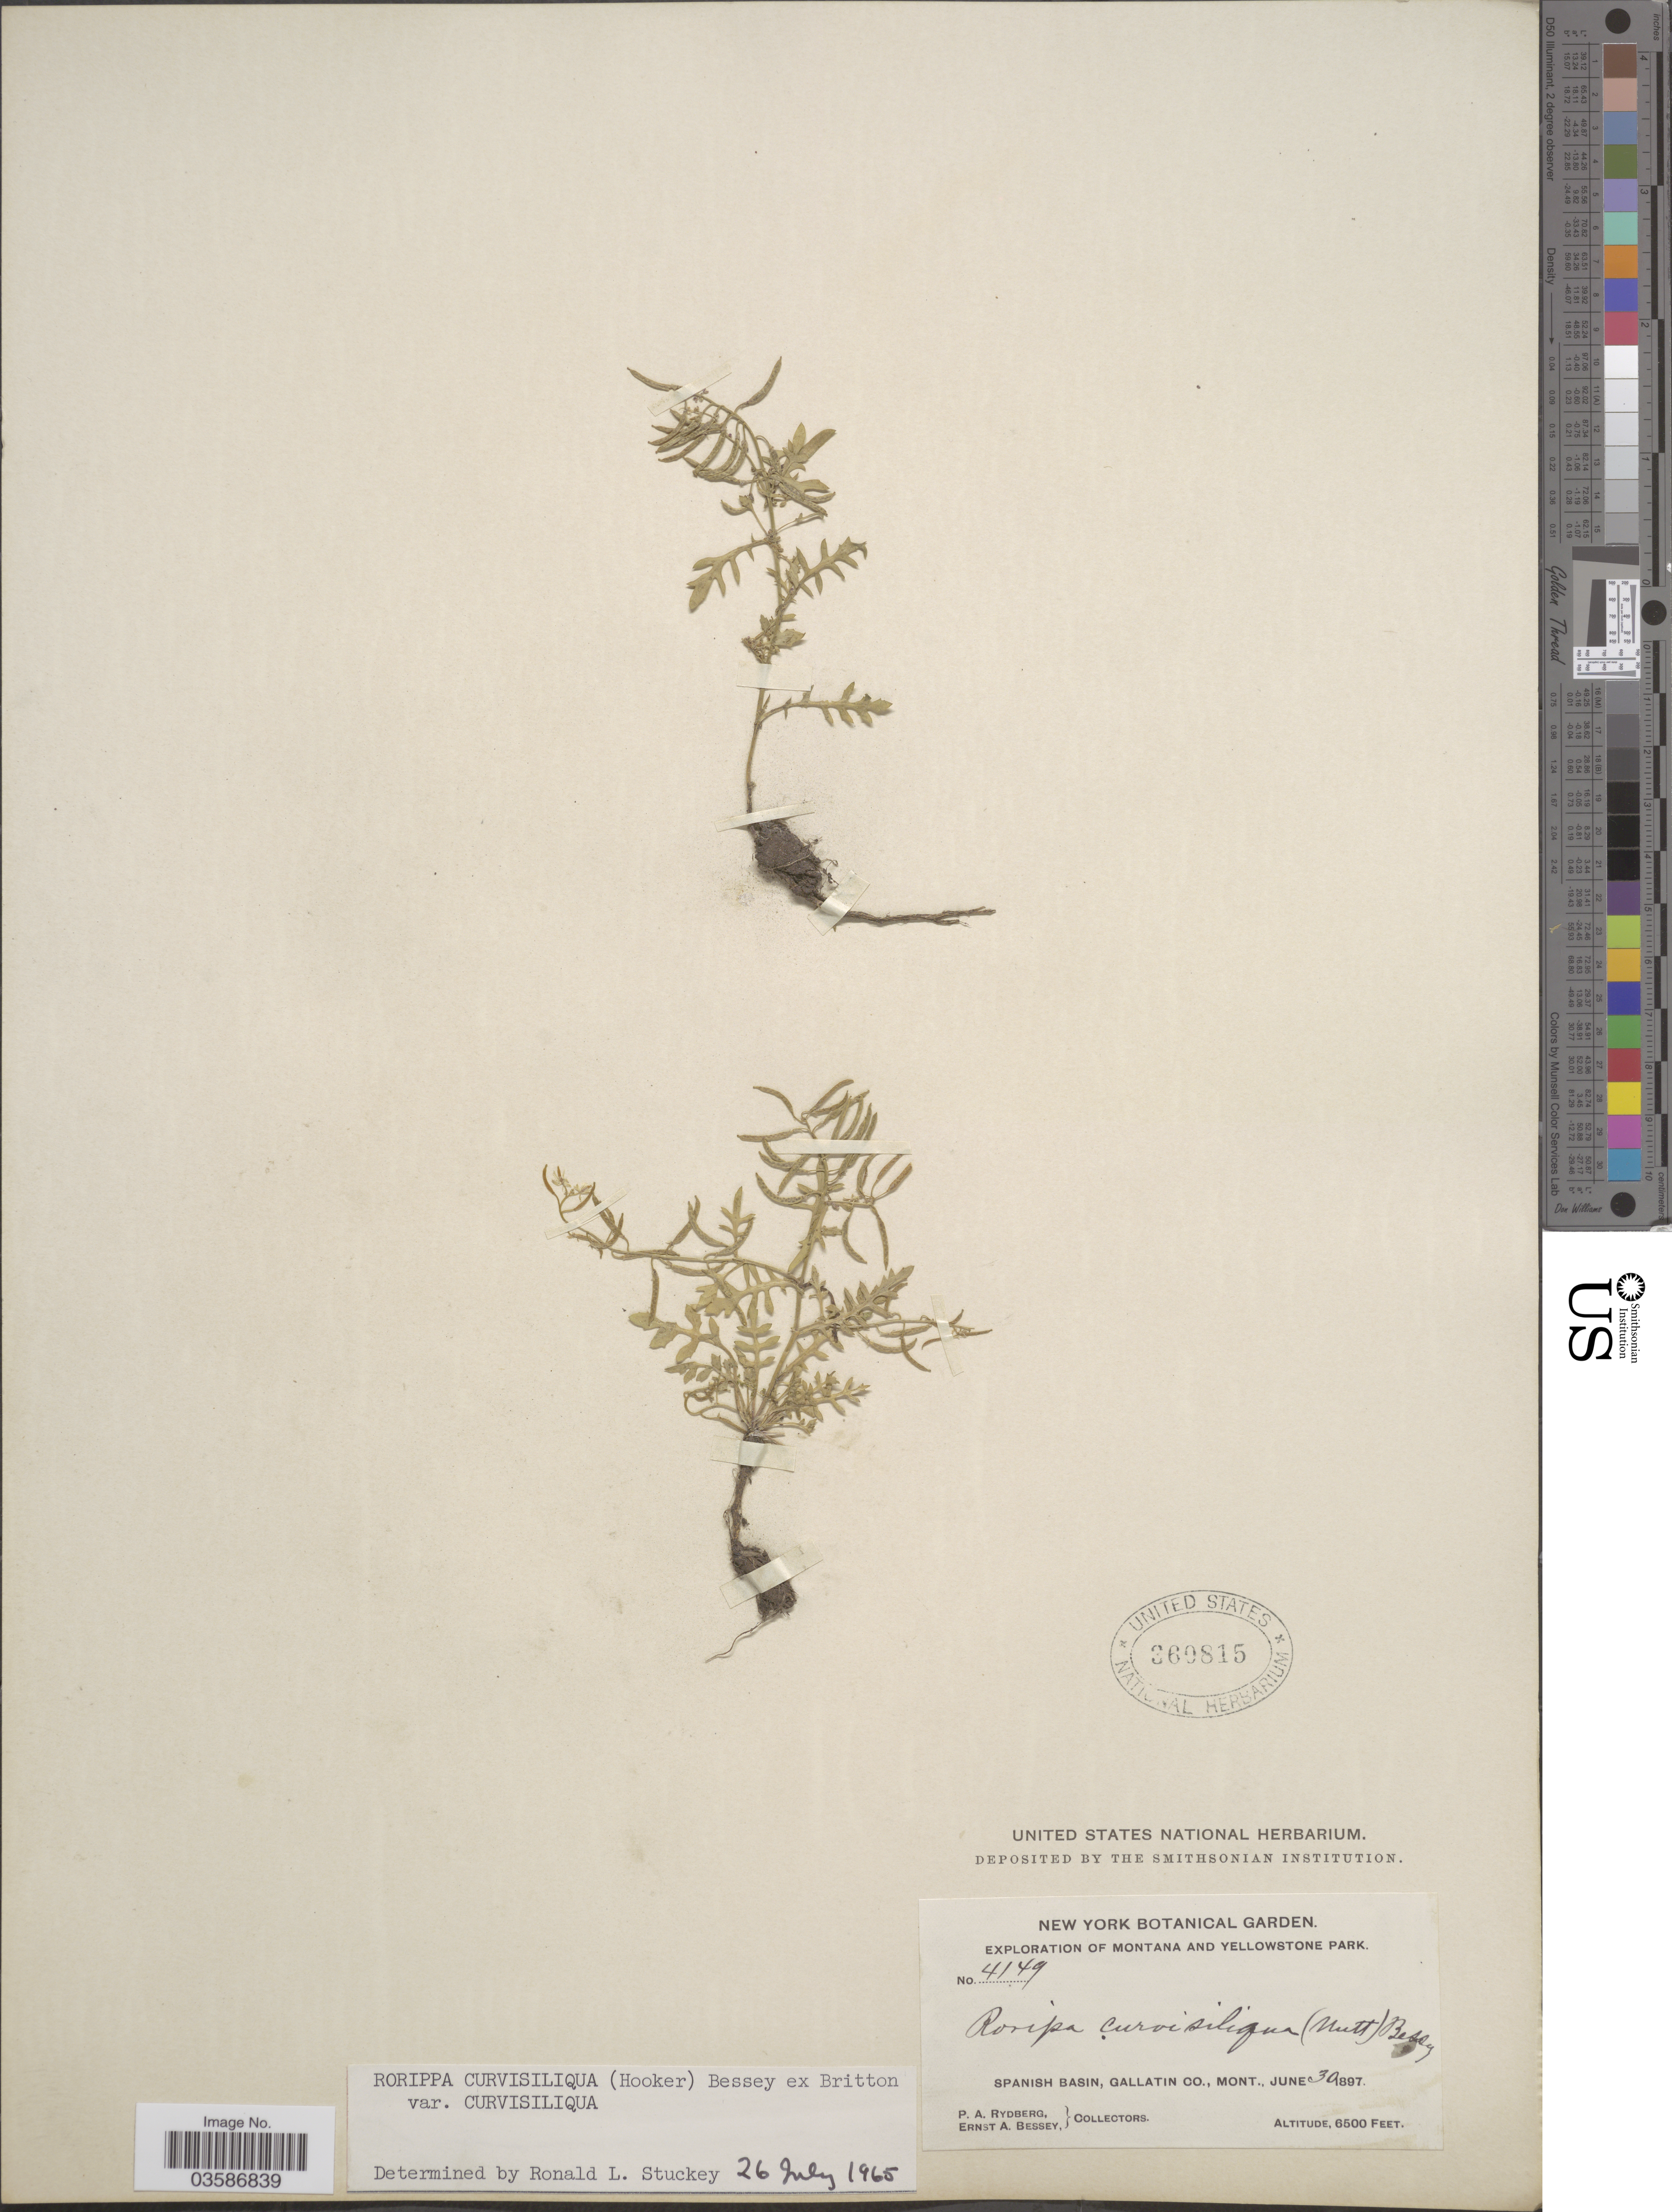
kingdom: Plantae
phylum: Tracheophyta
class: Magnoliopsida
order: Brassicales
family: Brassicaceae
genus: Rorippa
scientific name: Rorippa curvisiliqua var. curvisiliqua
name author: (Hook.) Bessey ex Britton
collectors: P. A. Rydberg & E. A. Bessey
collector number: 4149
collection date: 1897-06-30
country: United States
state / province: Montana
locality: Spanish Basin, Gallatin Co.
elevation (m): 1981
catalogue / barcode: US 360815